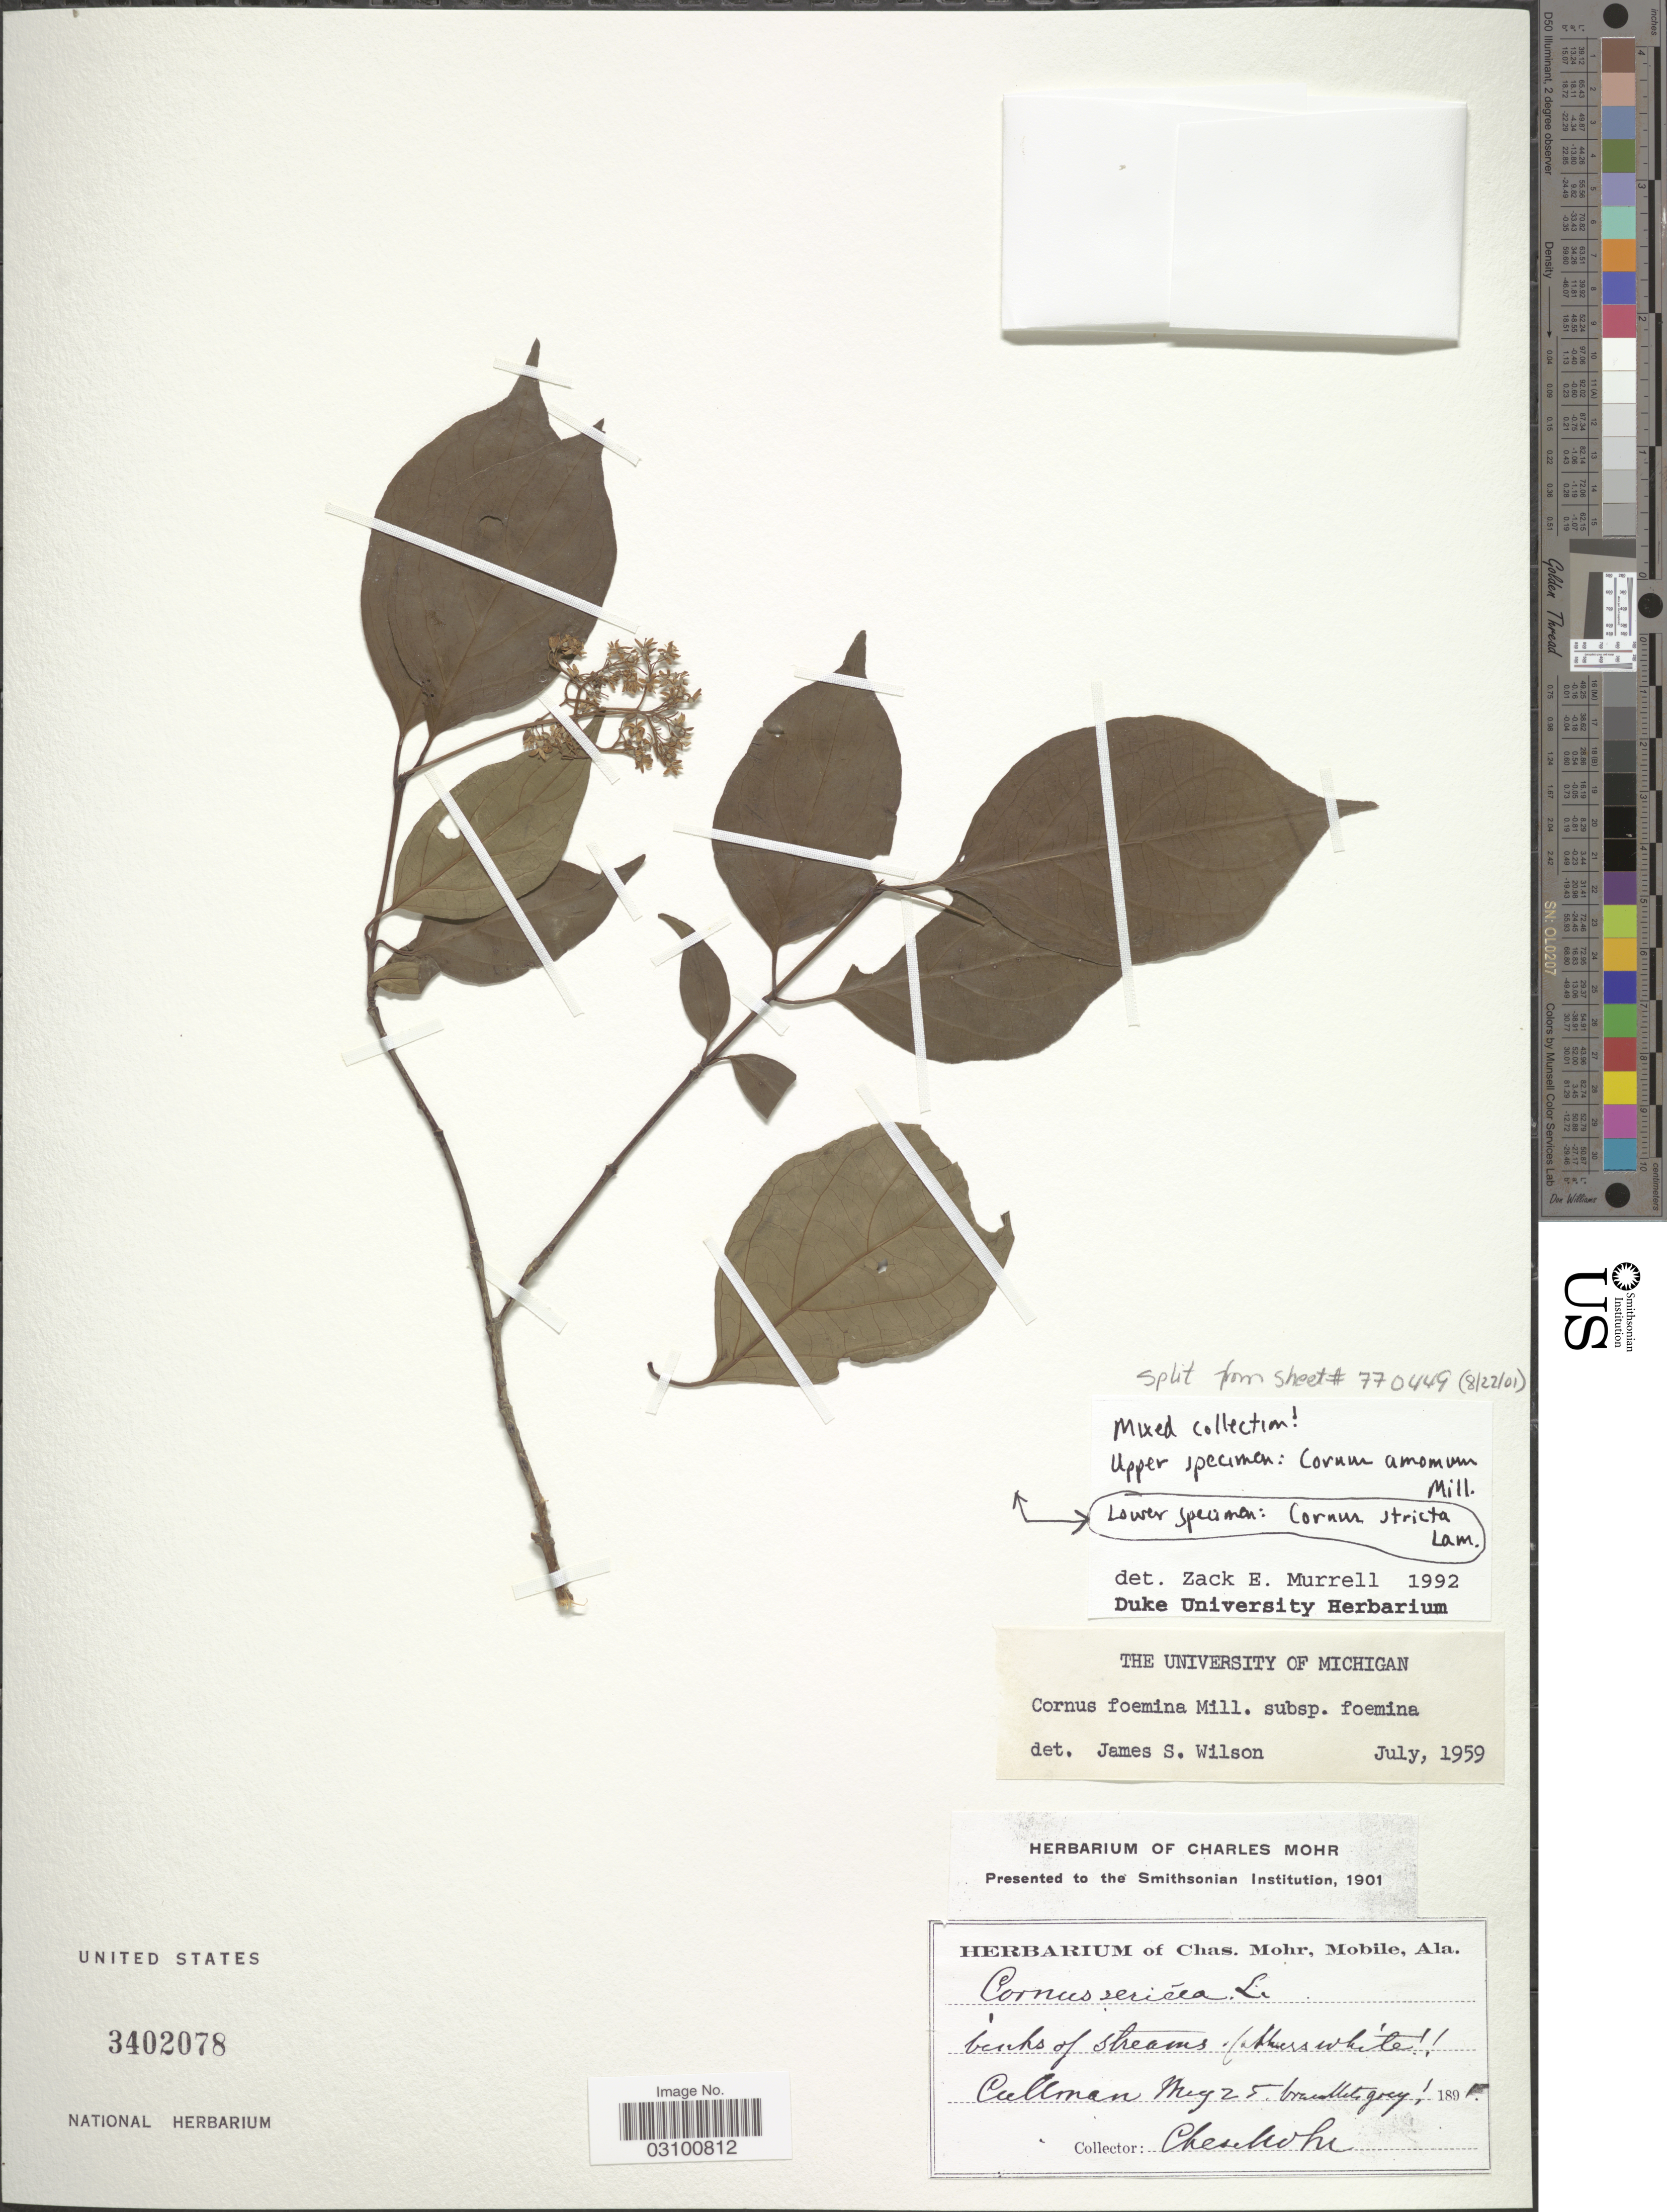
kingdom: Plantae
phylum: Tracheophyta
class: Magnoliopsida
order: Cornales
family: Cornaceae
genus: Cornus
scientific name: Cornus stricta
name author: Lam.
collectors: Mohr, C. T. (herbarium)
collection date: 1891-05-25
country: United States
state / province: Alabama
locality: Cullman.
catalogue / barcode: US 3402078